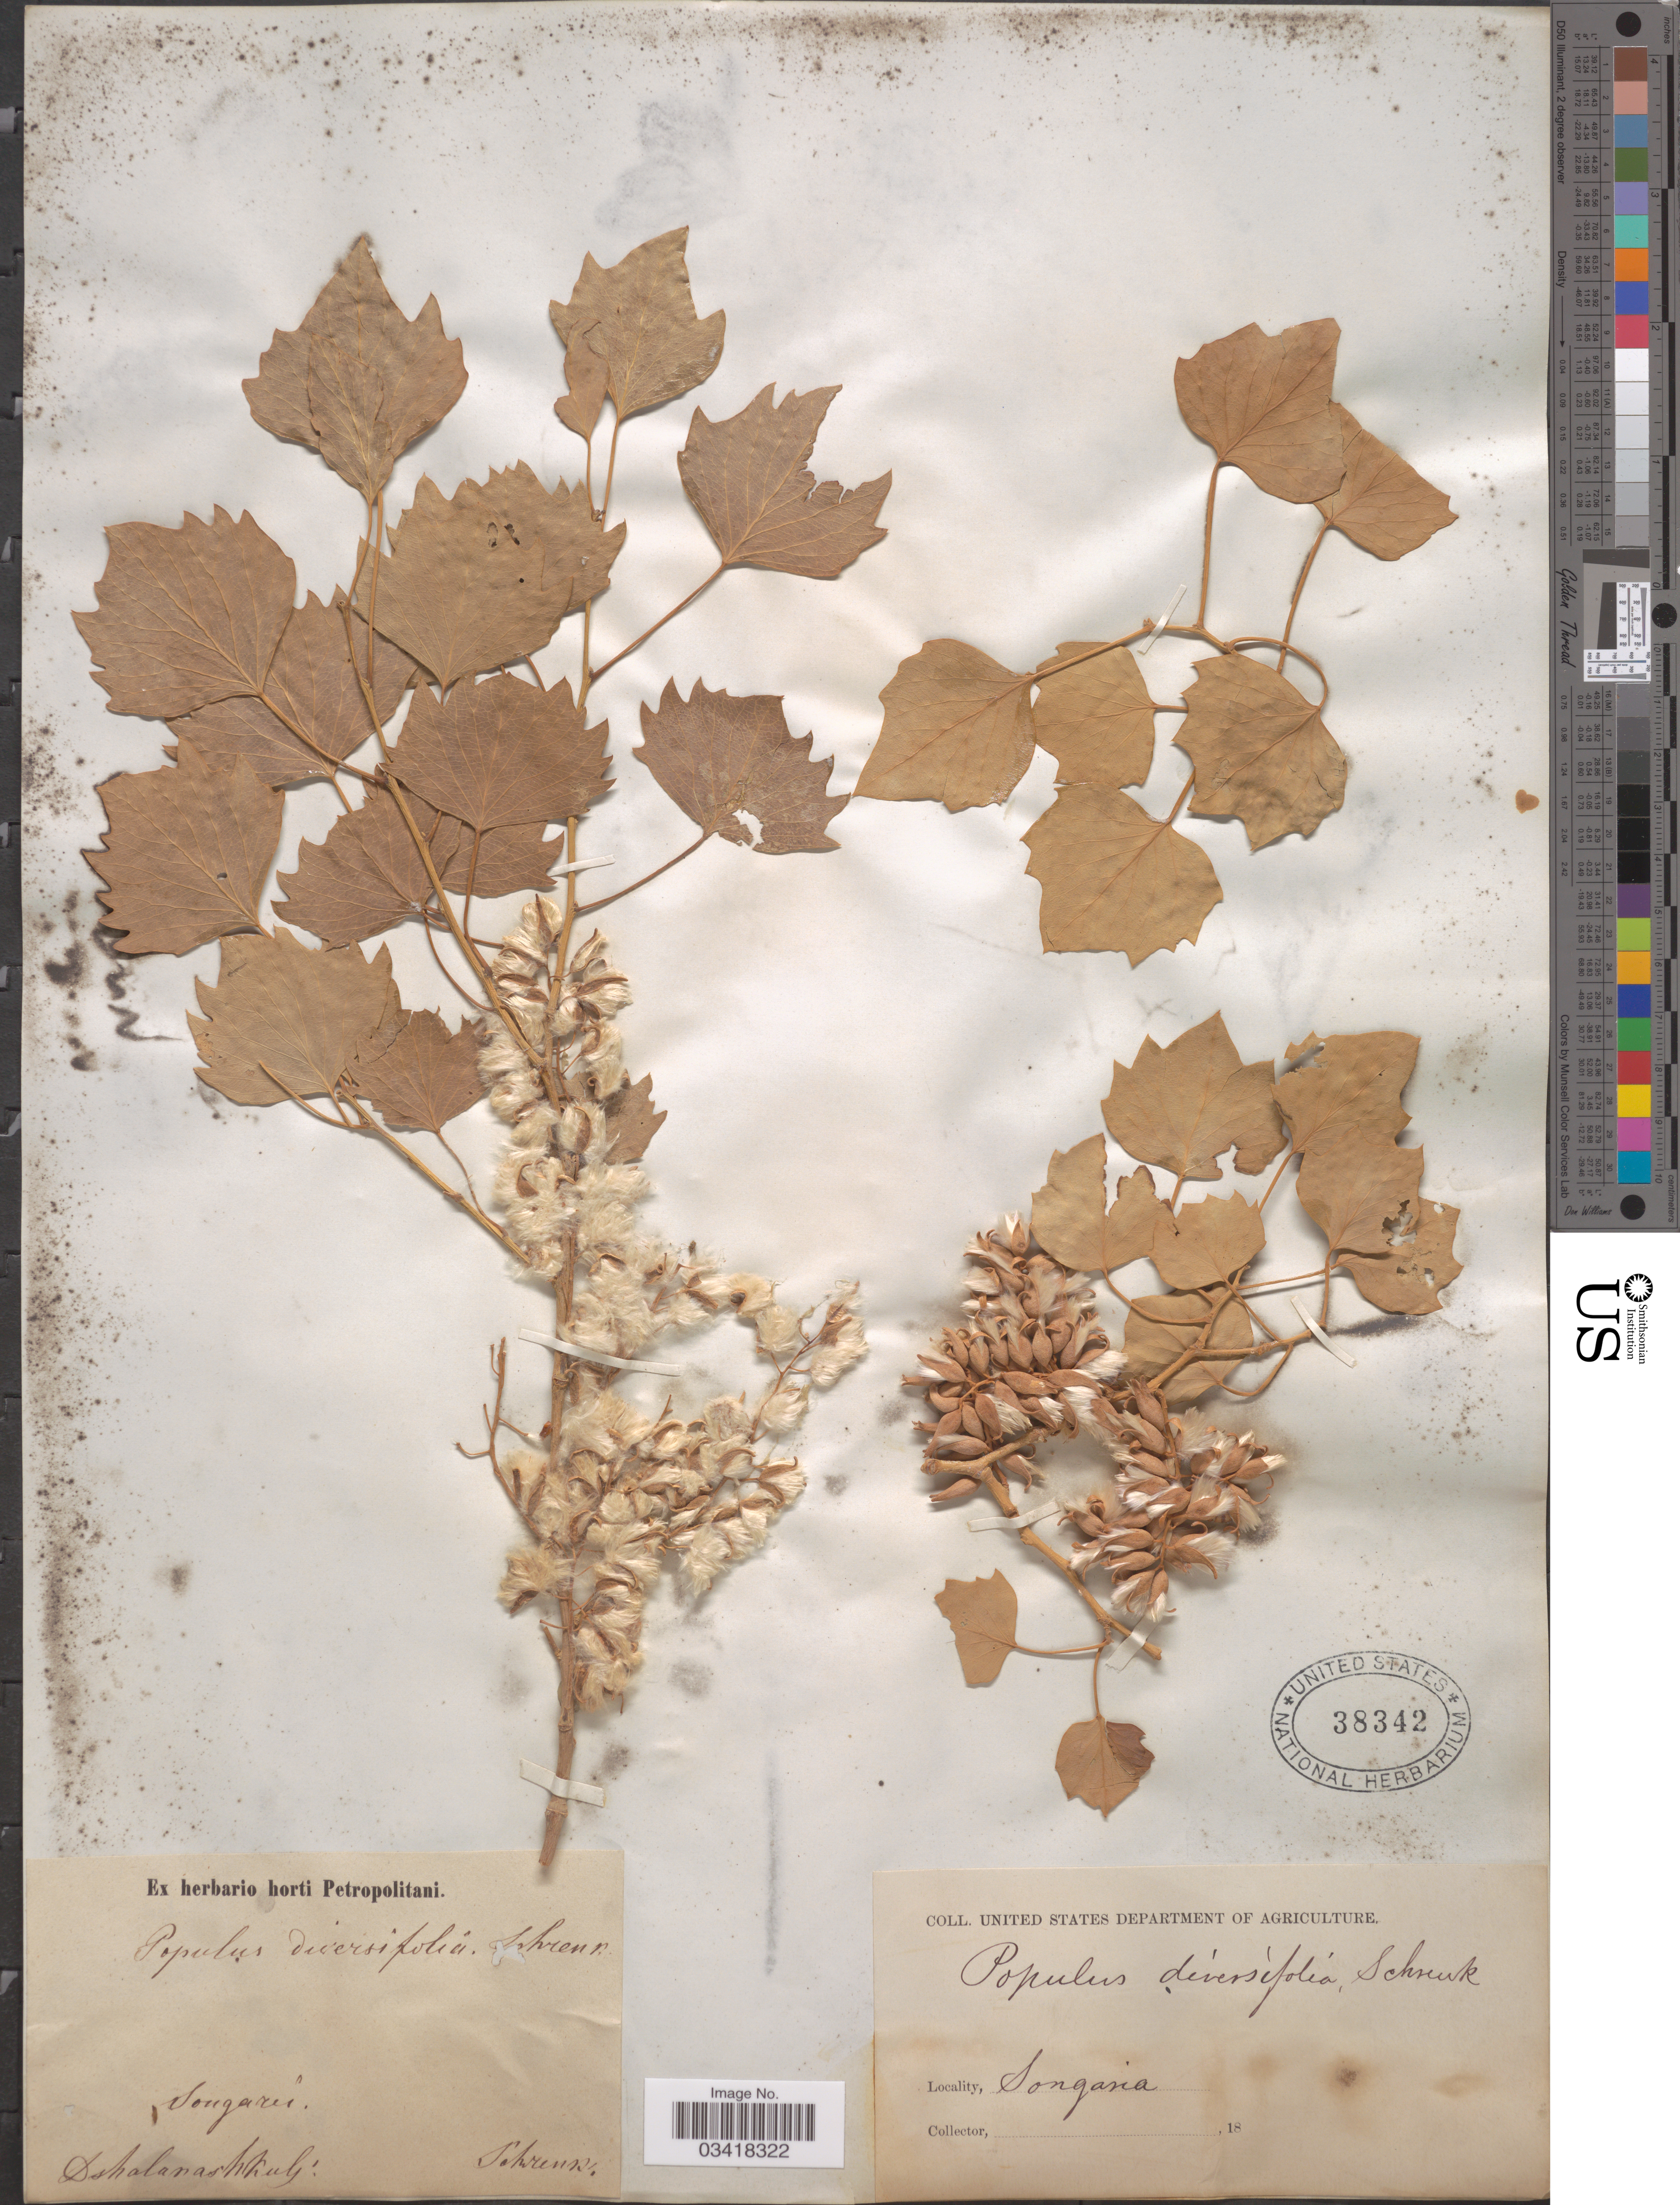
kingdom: Plantae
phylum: Tracheophyta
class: Magnoliopsida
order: Malpighiales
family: Salicaceae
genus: Populus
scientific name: Populus euphratica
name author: Oliv.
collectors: A.G. Schrenk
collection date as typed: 18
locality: Songaria. Ashalanashhulj [interpreted].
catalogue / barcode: US 38342